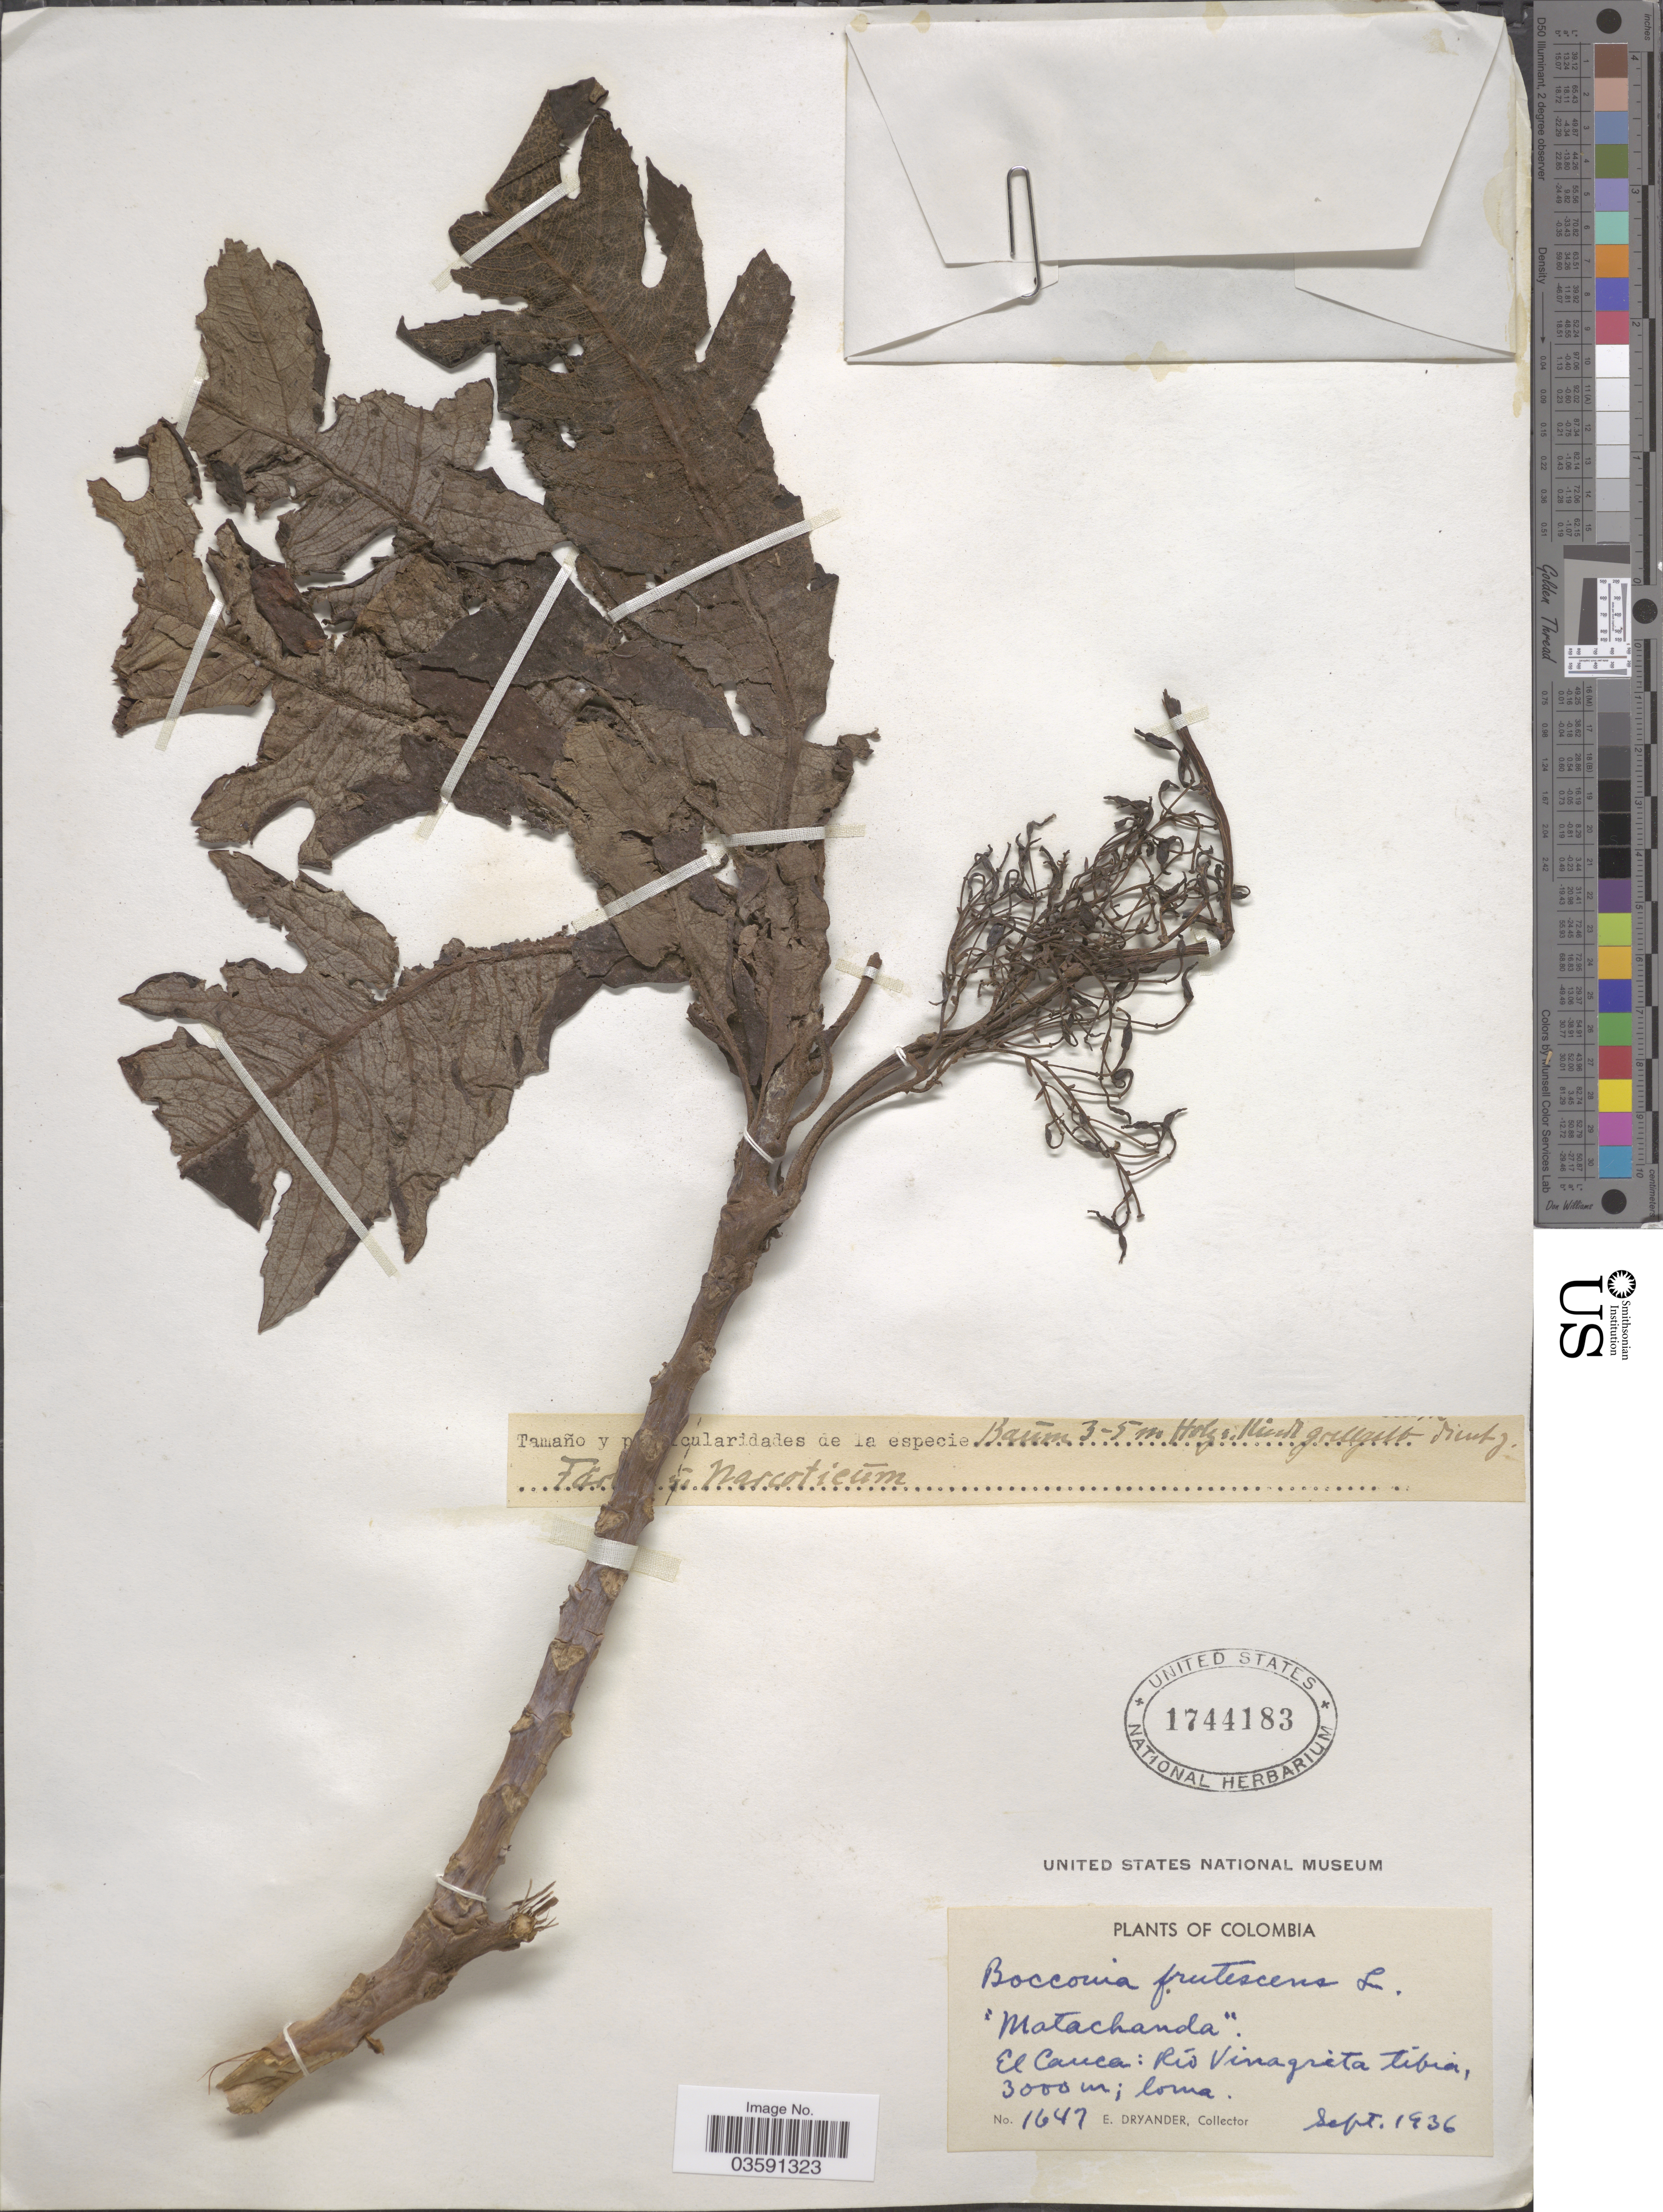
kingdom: Plantae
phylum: Tracheophyta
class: Magnoliopsida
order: Ranunculales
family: Papaveraceae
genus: Bocconia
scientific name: Bocconia integrifolia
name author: Bonpl.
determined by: Strong, Mark T., (BOT), Smithsonian Institution - National Museum of Natural History (UNITED STATES)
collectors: E. Dryander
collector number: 1647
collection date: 1936-09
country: Colombia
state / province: Cauca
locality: El Cauca: Río Vinagrita tibia.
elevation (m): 3000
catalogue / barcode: US 1744183